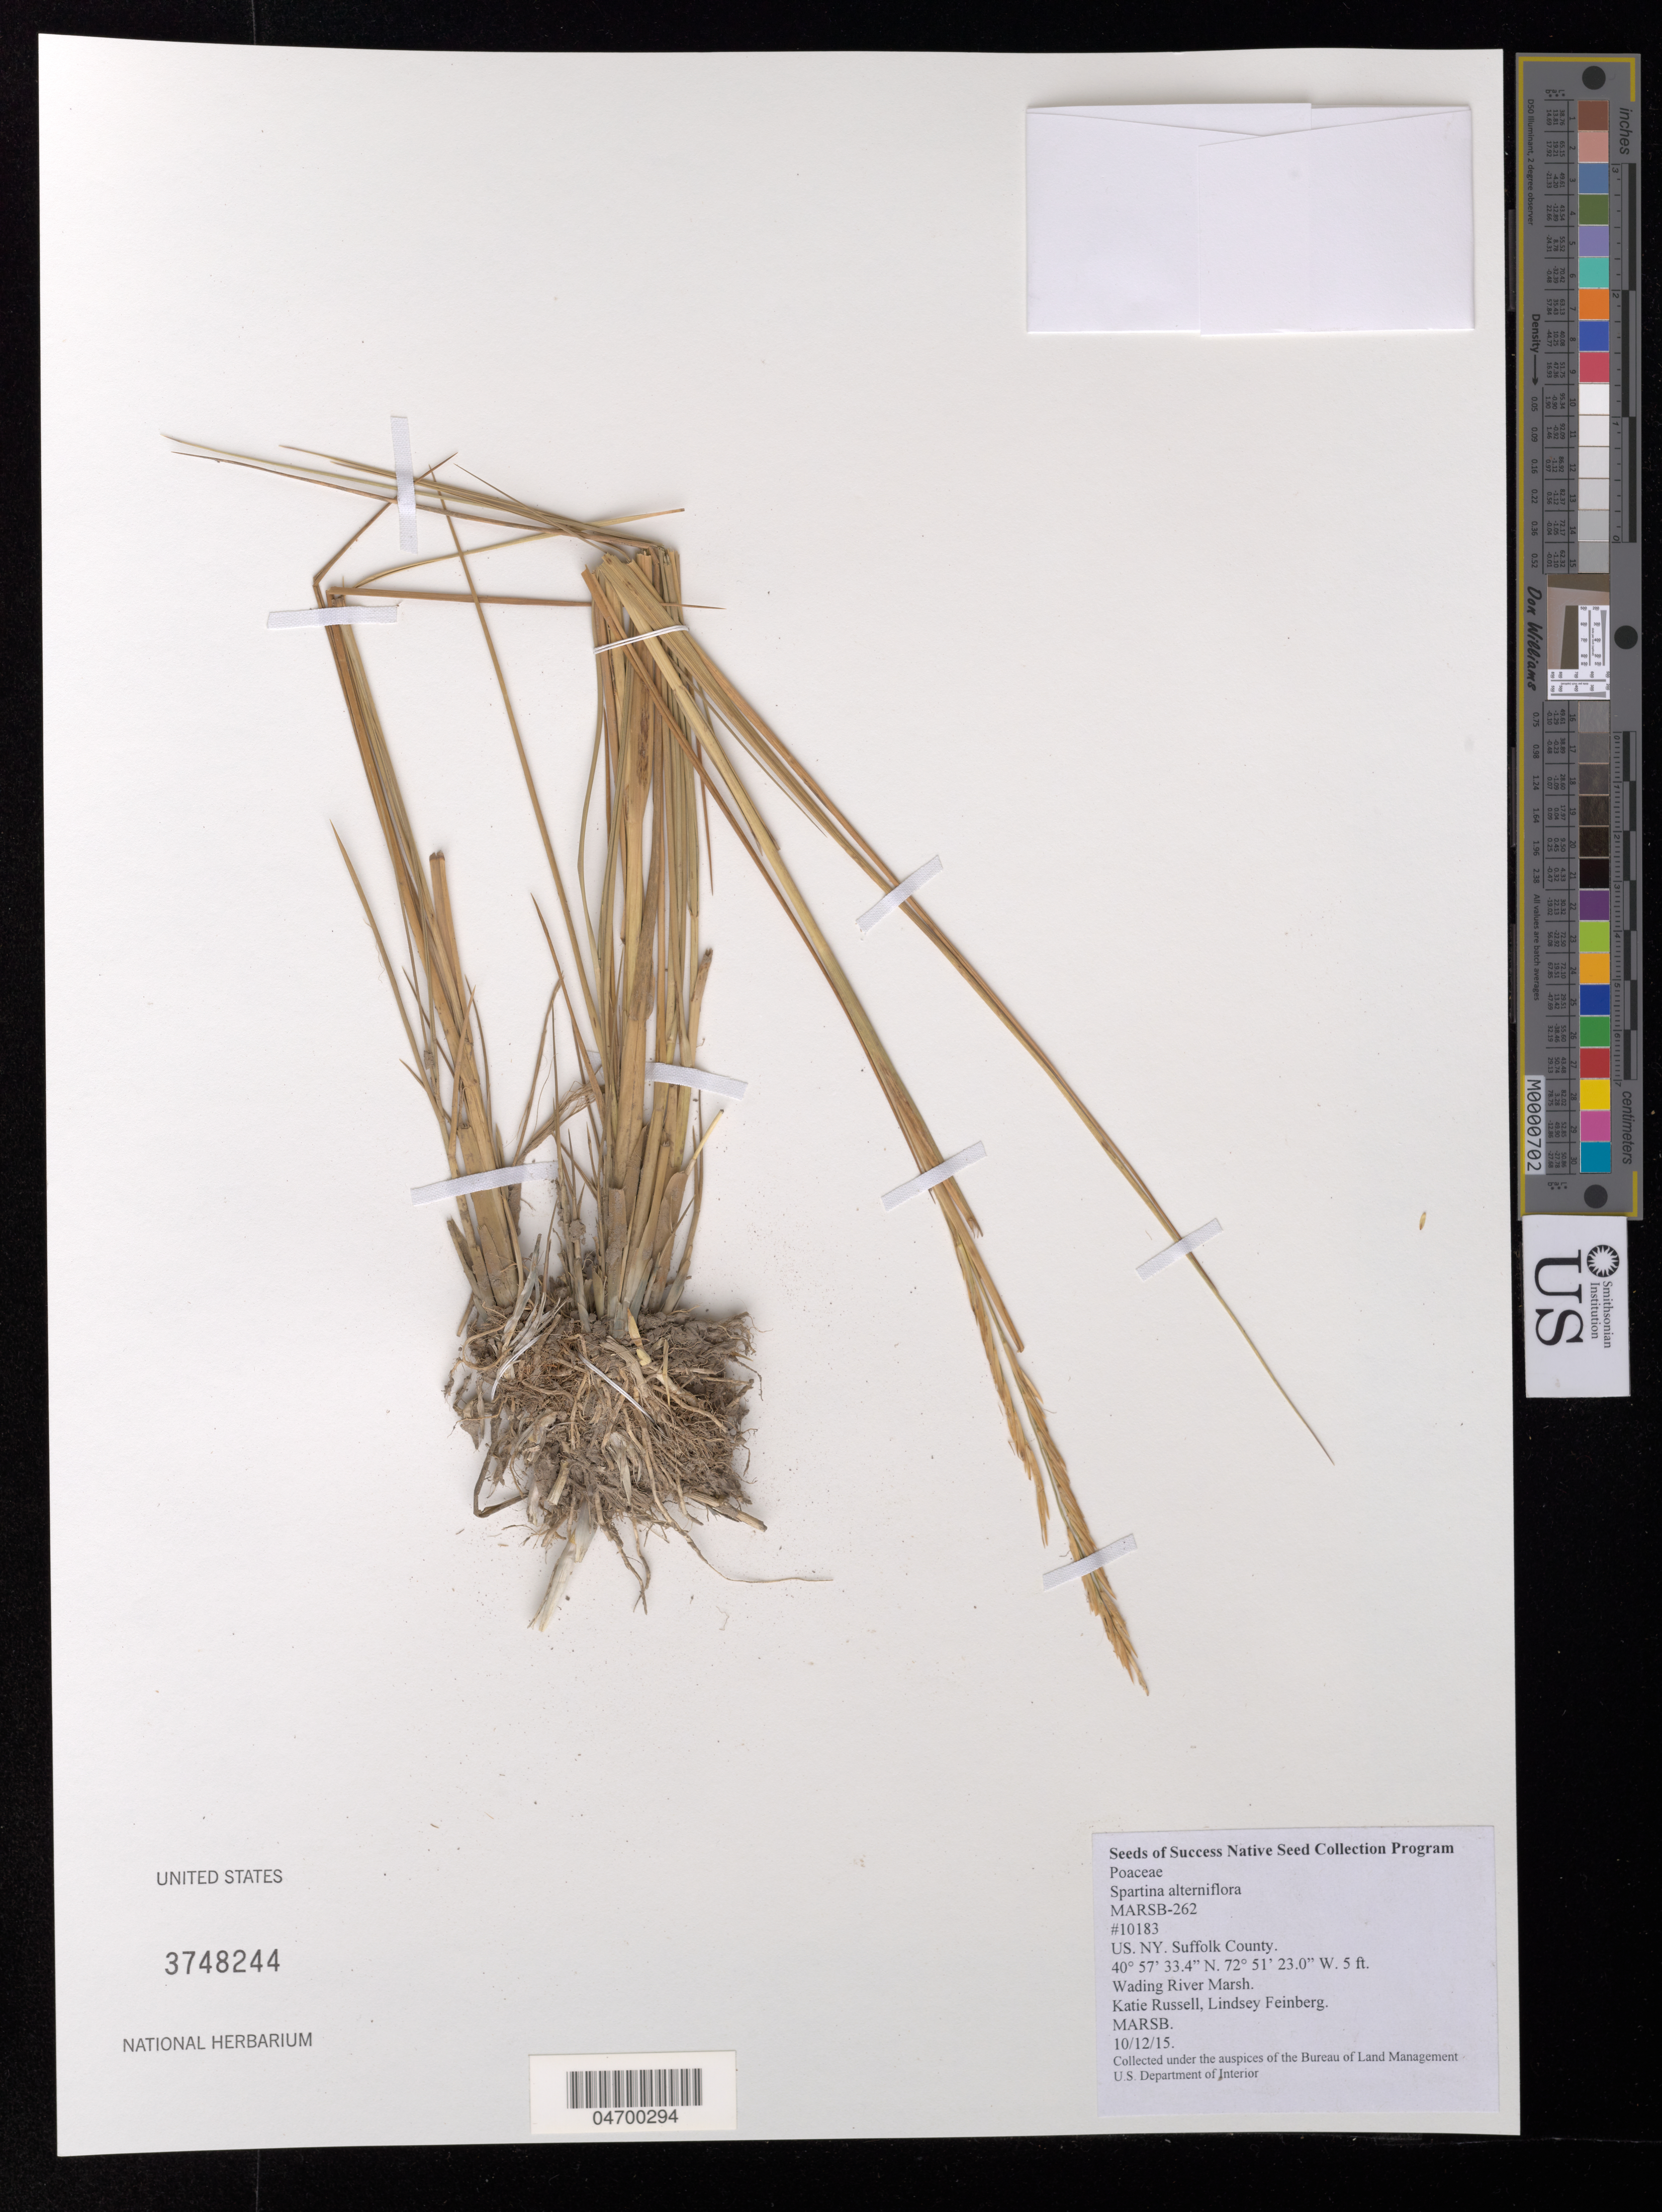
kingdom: Plantae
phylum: Tracheophyta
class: Liliopsida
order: Poales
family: Poaceae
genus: Spartina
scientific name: Spartina alterniflora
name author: Loisel.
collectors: K. Russell & L. Feinberg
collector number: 10183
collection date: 2015-10-12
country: United States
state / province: New York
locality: Suffolk County. Wading River Marsh.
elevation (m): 2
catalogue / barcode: US 3748244